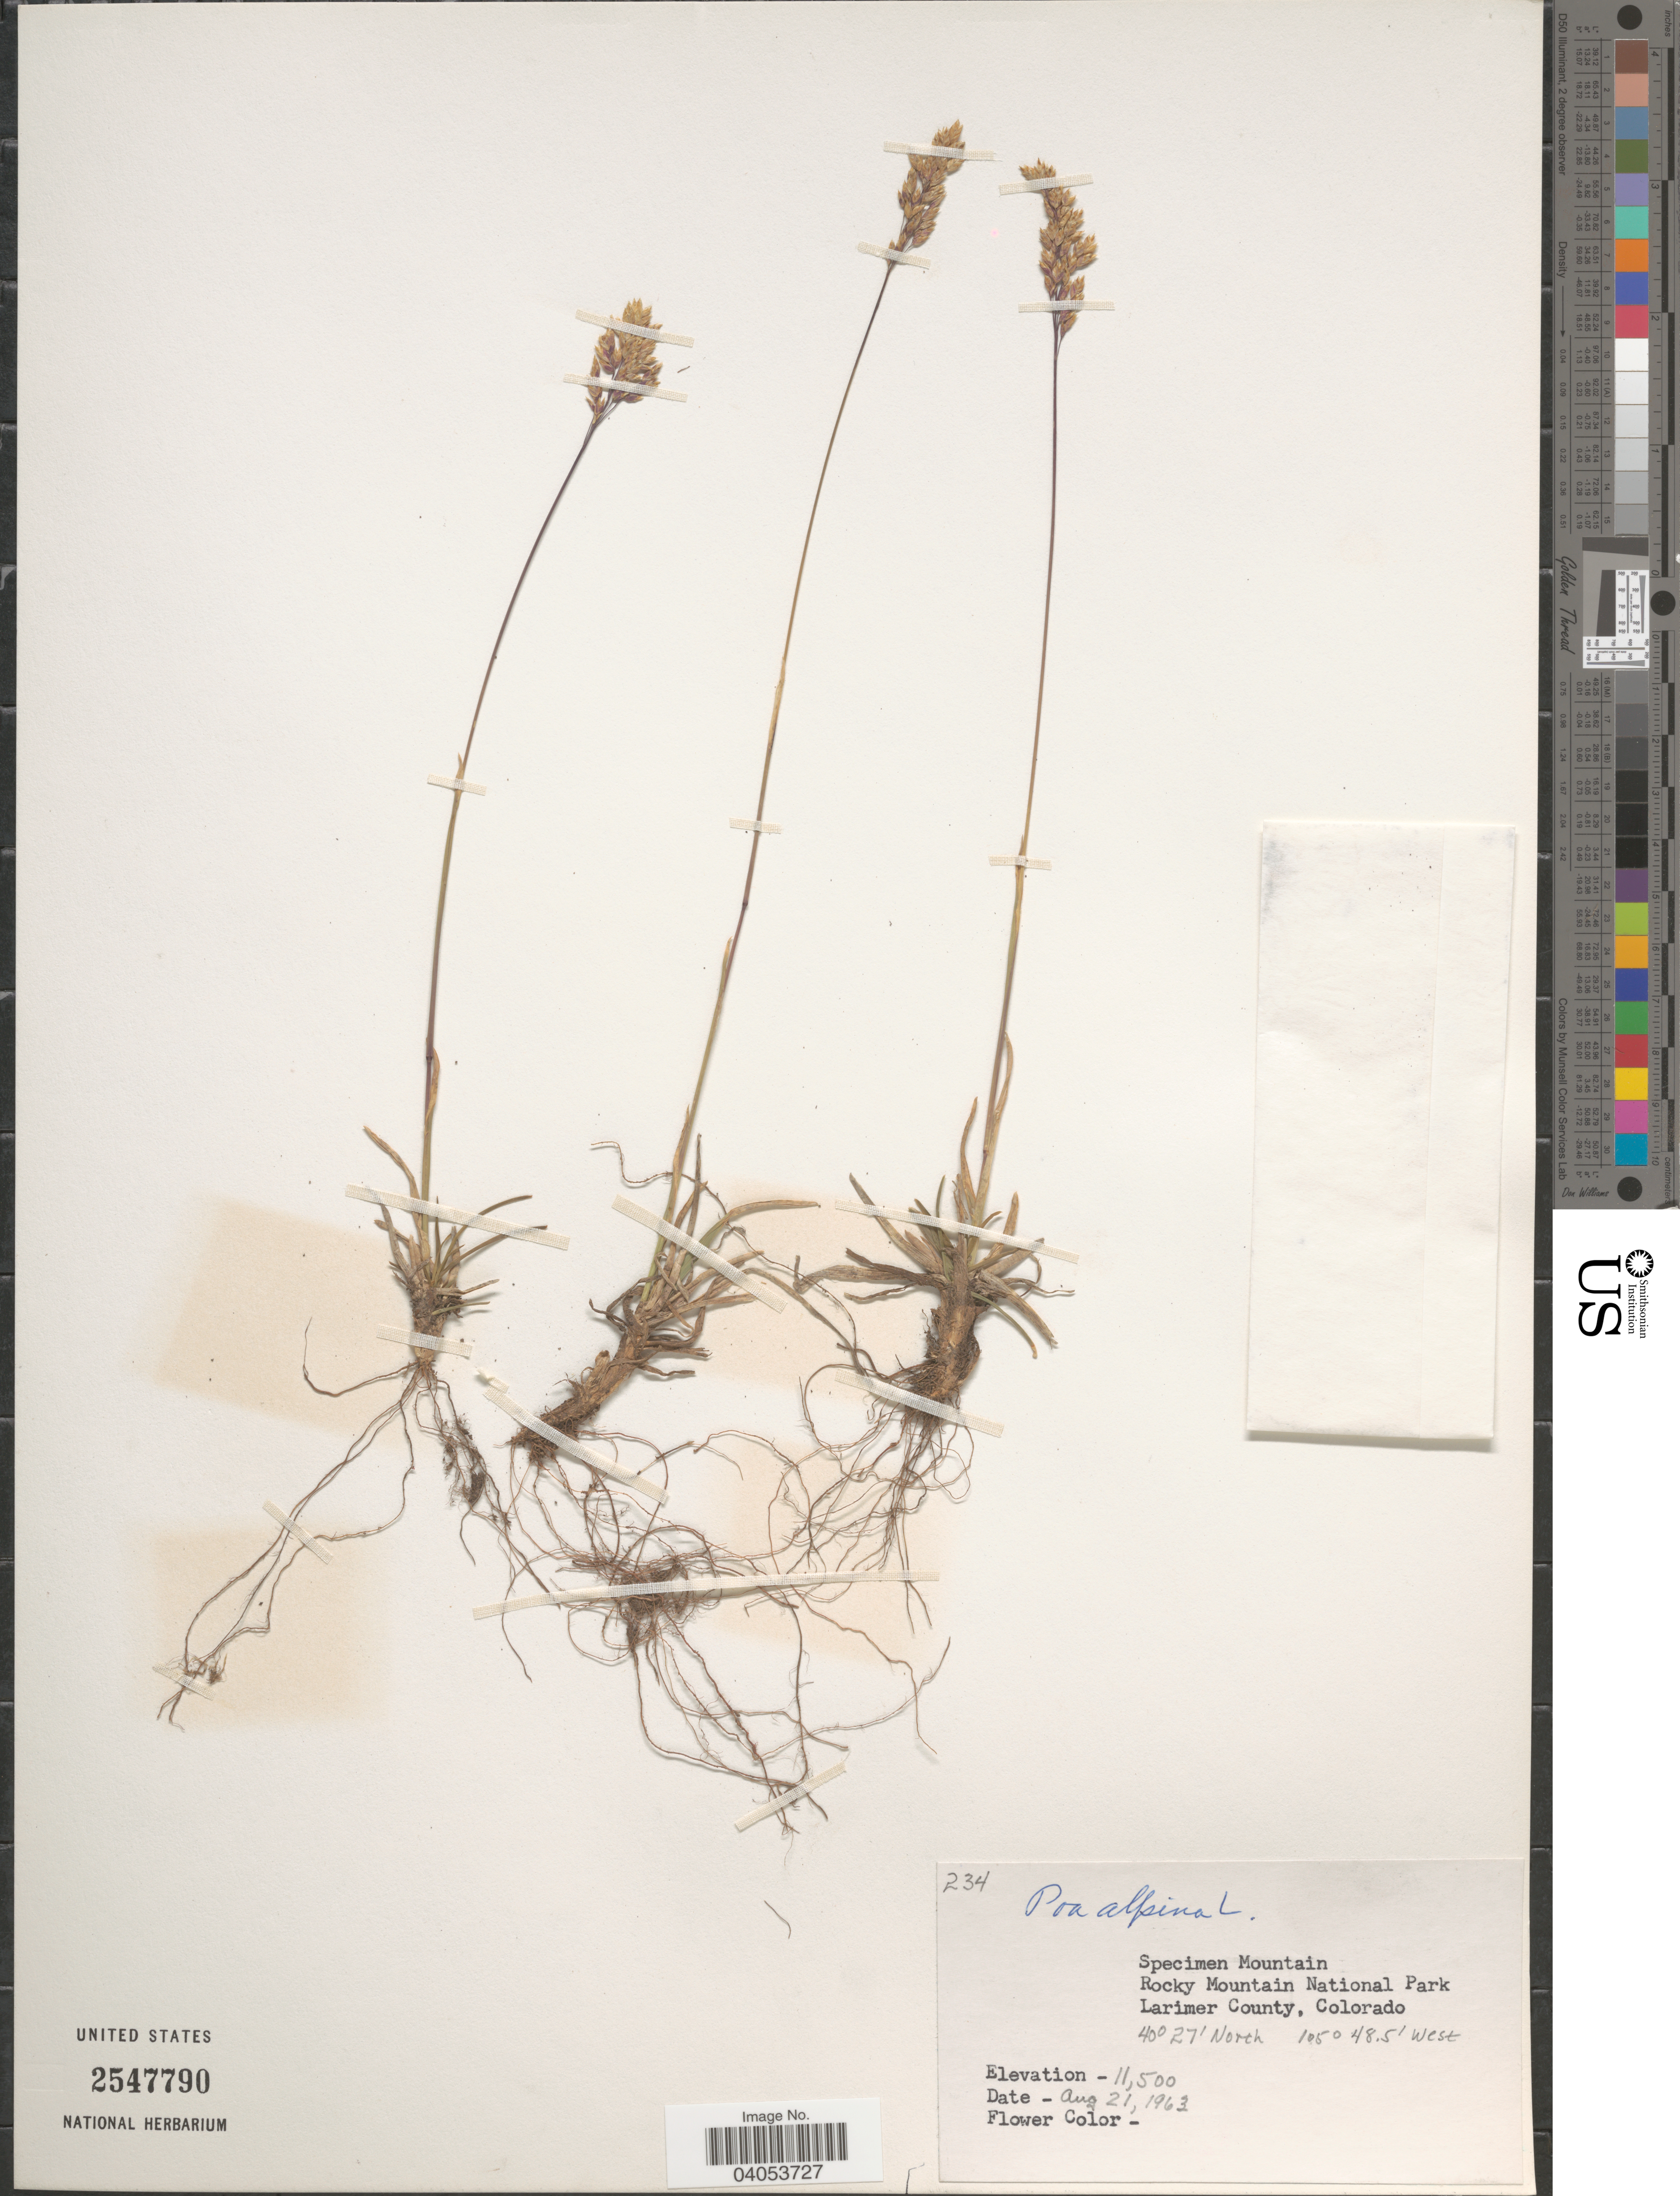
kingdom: Plantae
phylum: Tracheophyta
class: Liliopsida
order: Poales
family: Poaceae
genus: Poa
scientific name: Poa alpina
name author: L.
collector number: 234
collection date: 1963-08-21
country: United States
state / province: Colorado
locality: Specimen Mountain. Rocky Mountain National Park. Larimer County.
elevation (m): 3505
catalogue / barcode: US 2547790